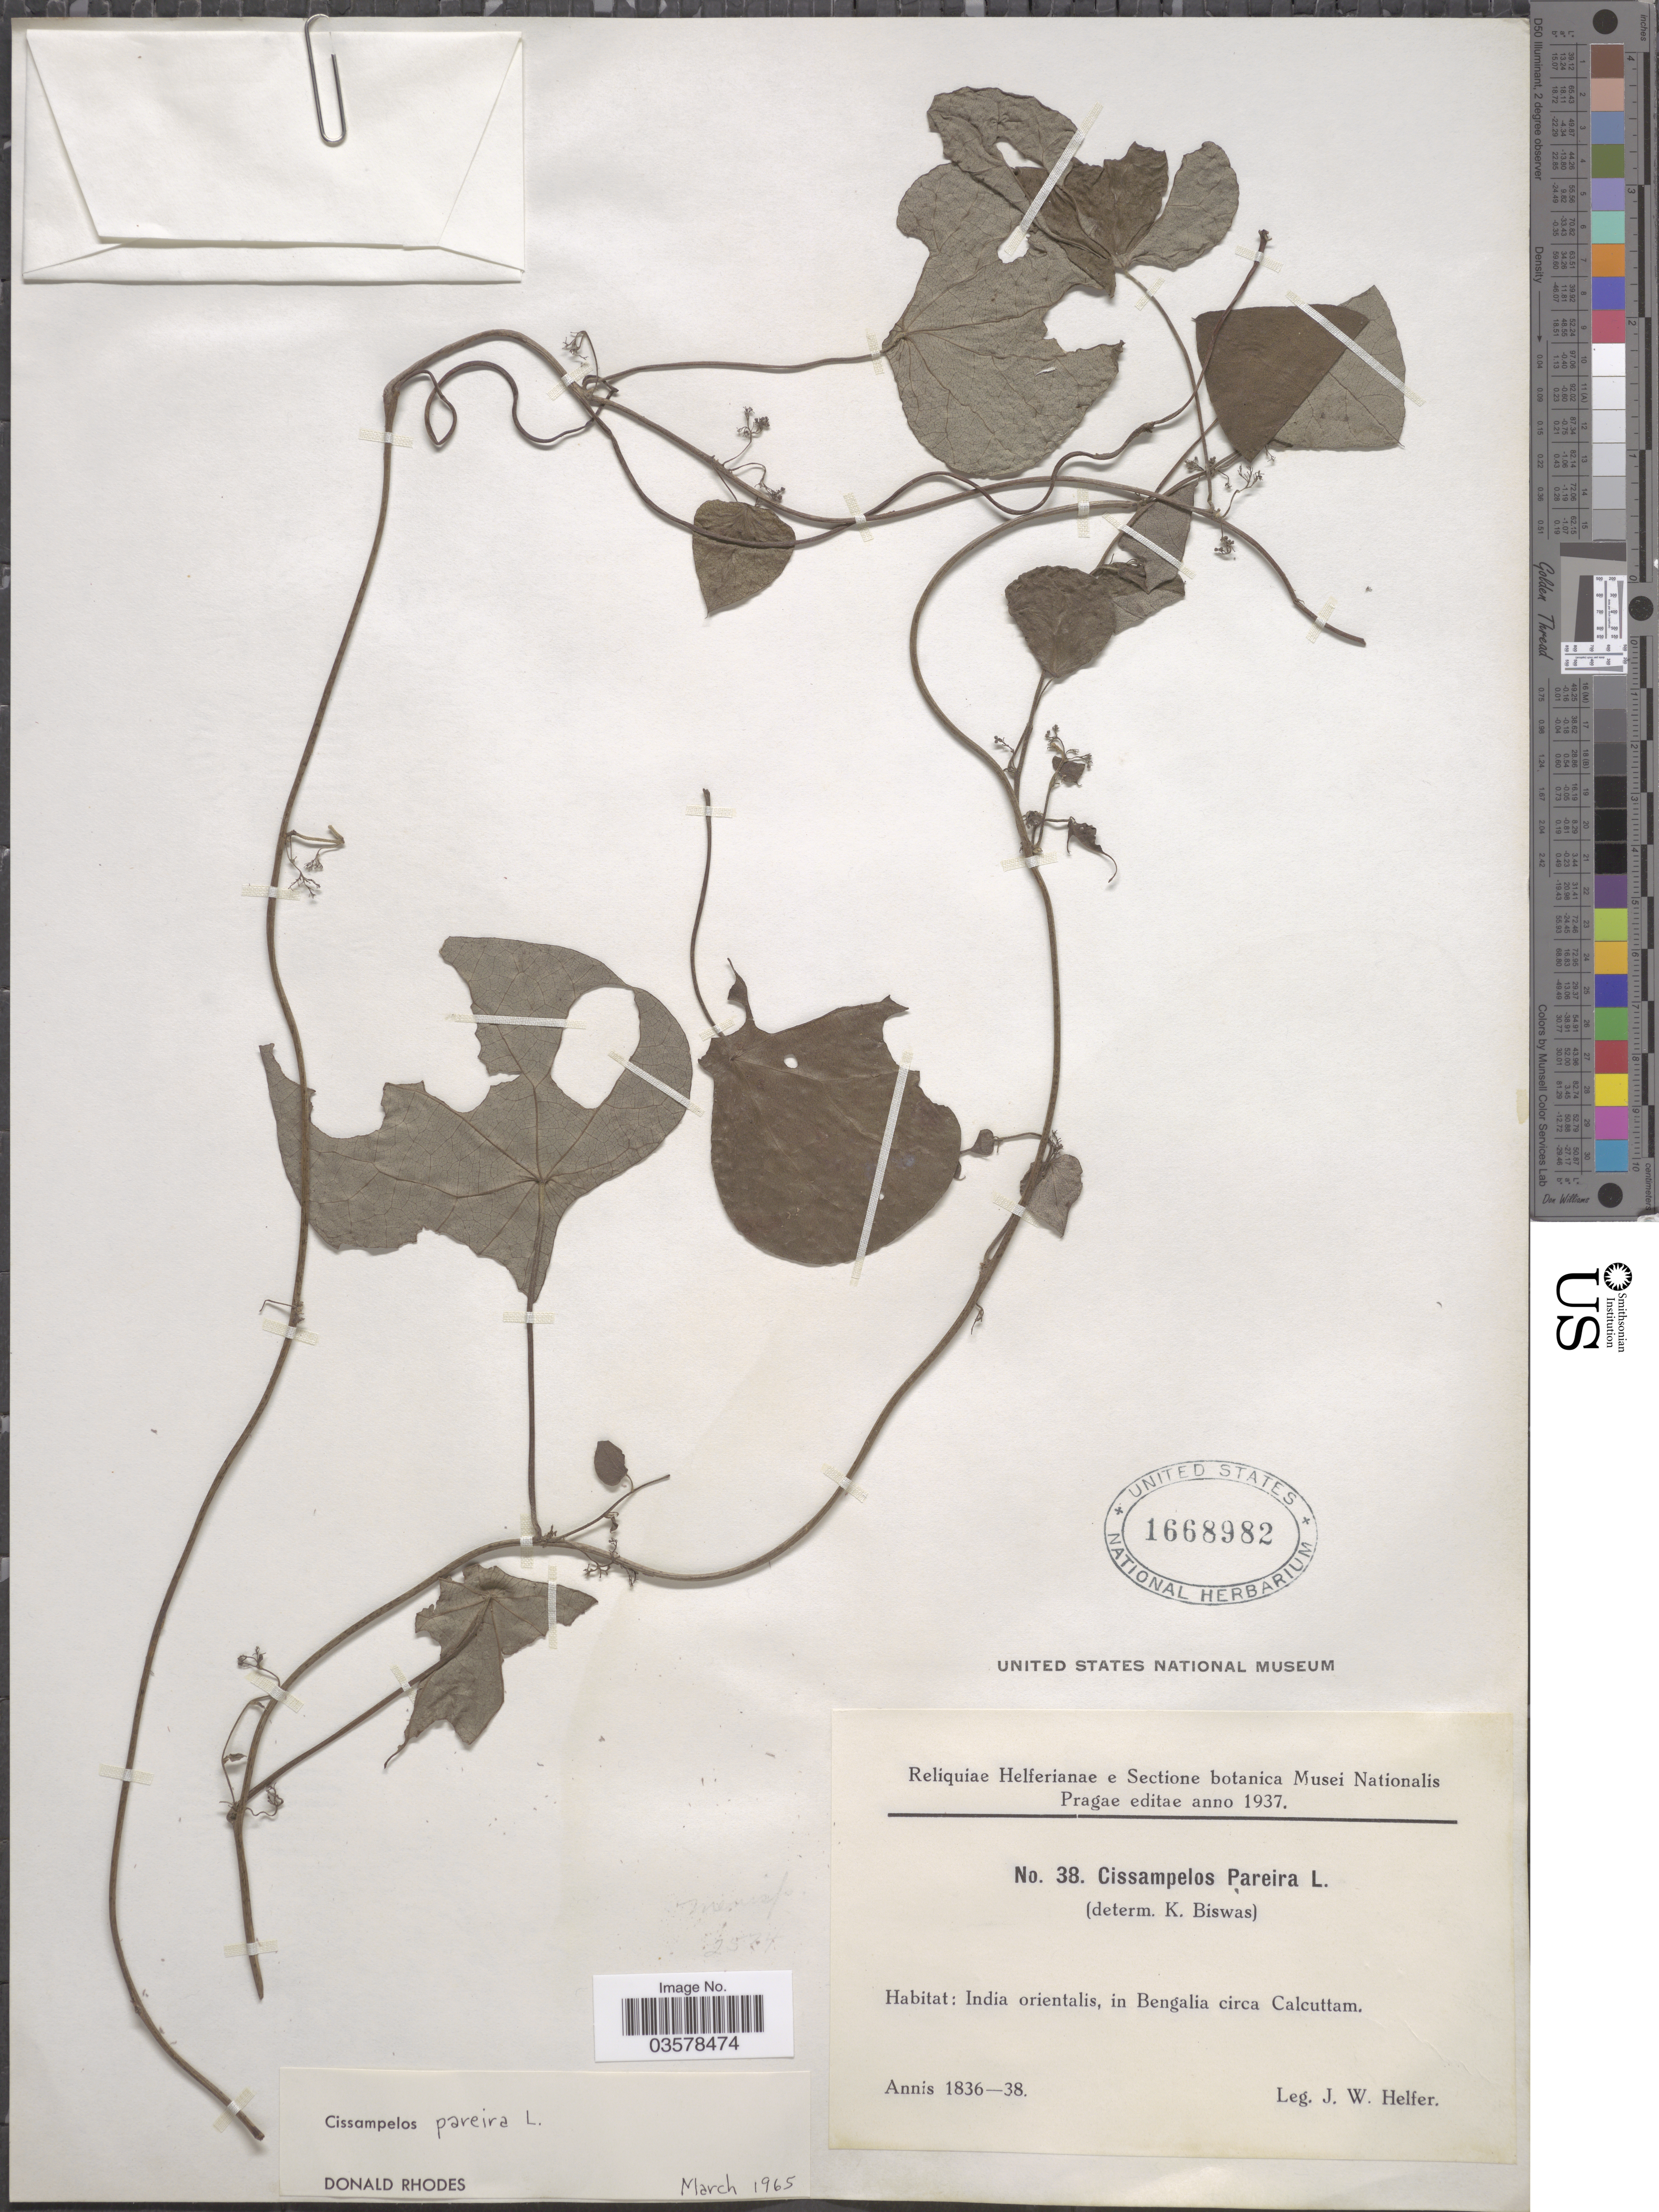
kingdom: Plantae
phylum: Tracheophyta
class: Magnoliopsida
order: Ranunculales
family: Menispermaceae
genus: Cissampelos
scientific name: Cissampelos pareira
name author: L.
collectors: J. W. Helfer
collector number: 38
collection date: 1836/1838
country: India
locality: India orientalis, in Bengalia circa Calcuttam.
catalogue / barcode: US 1668982